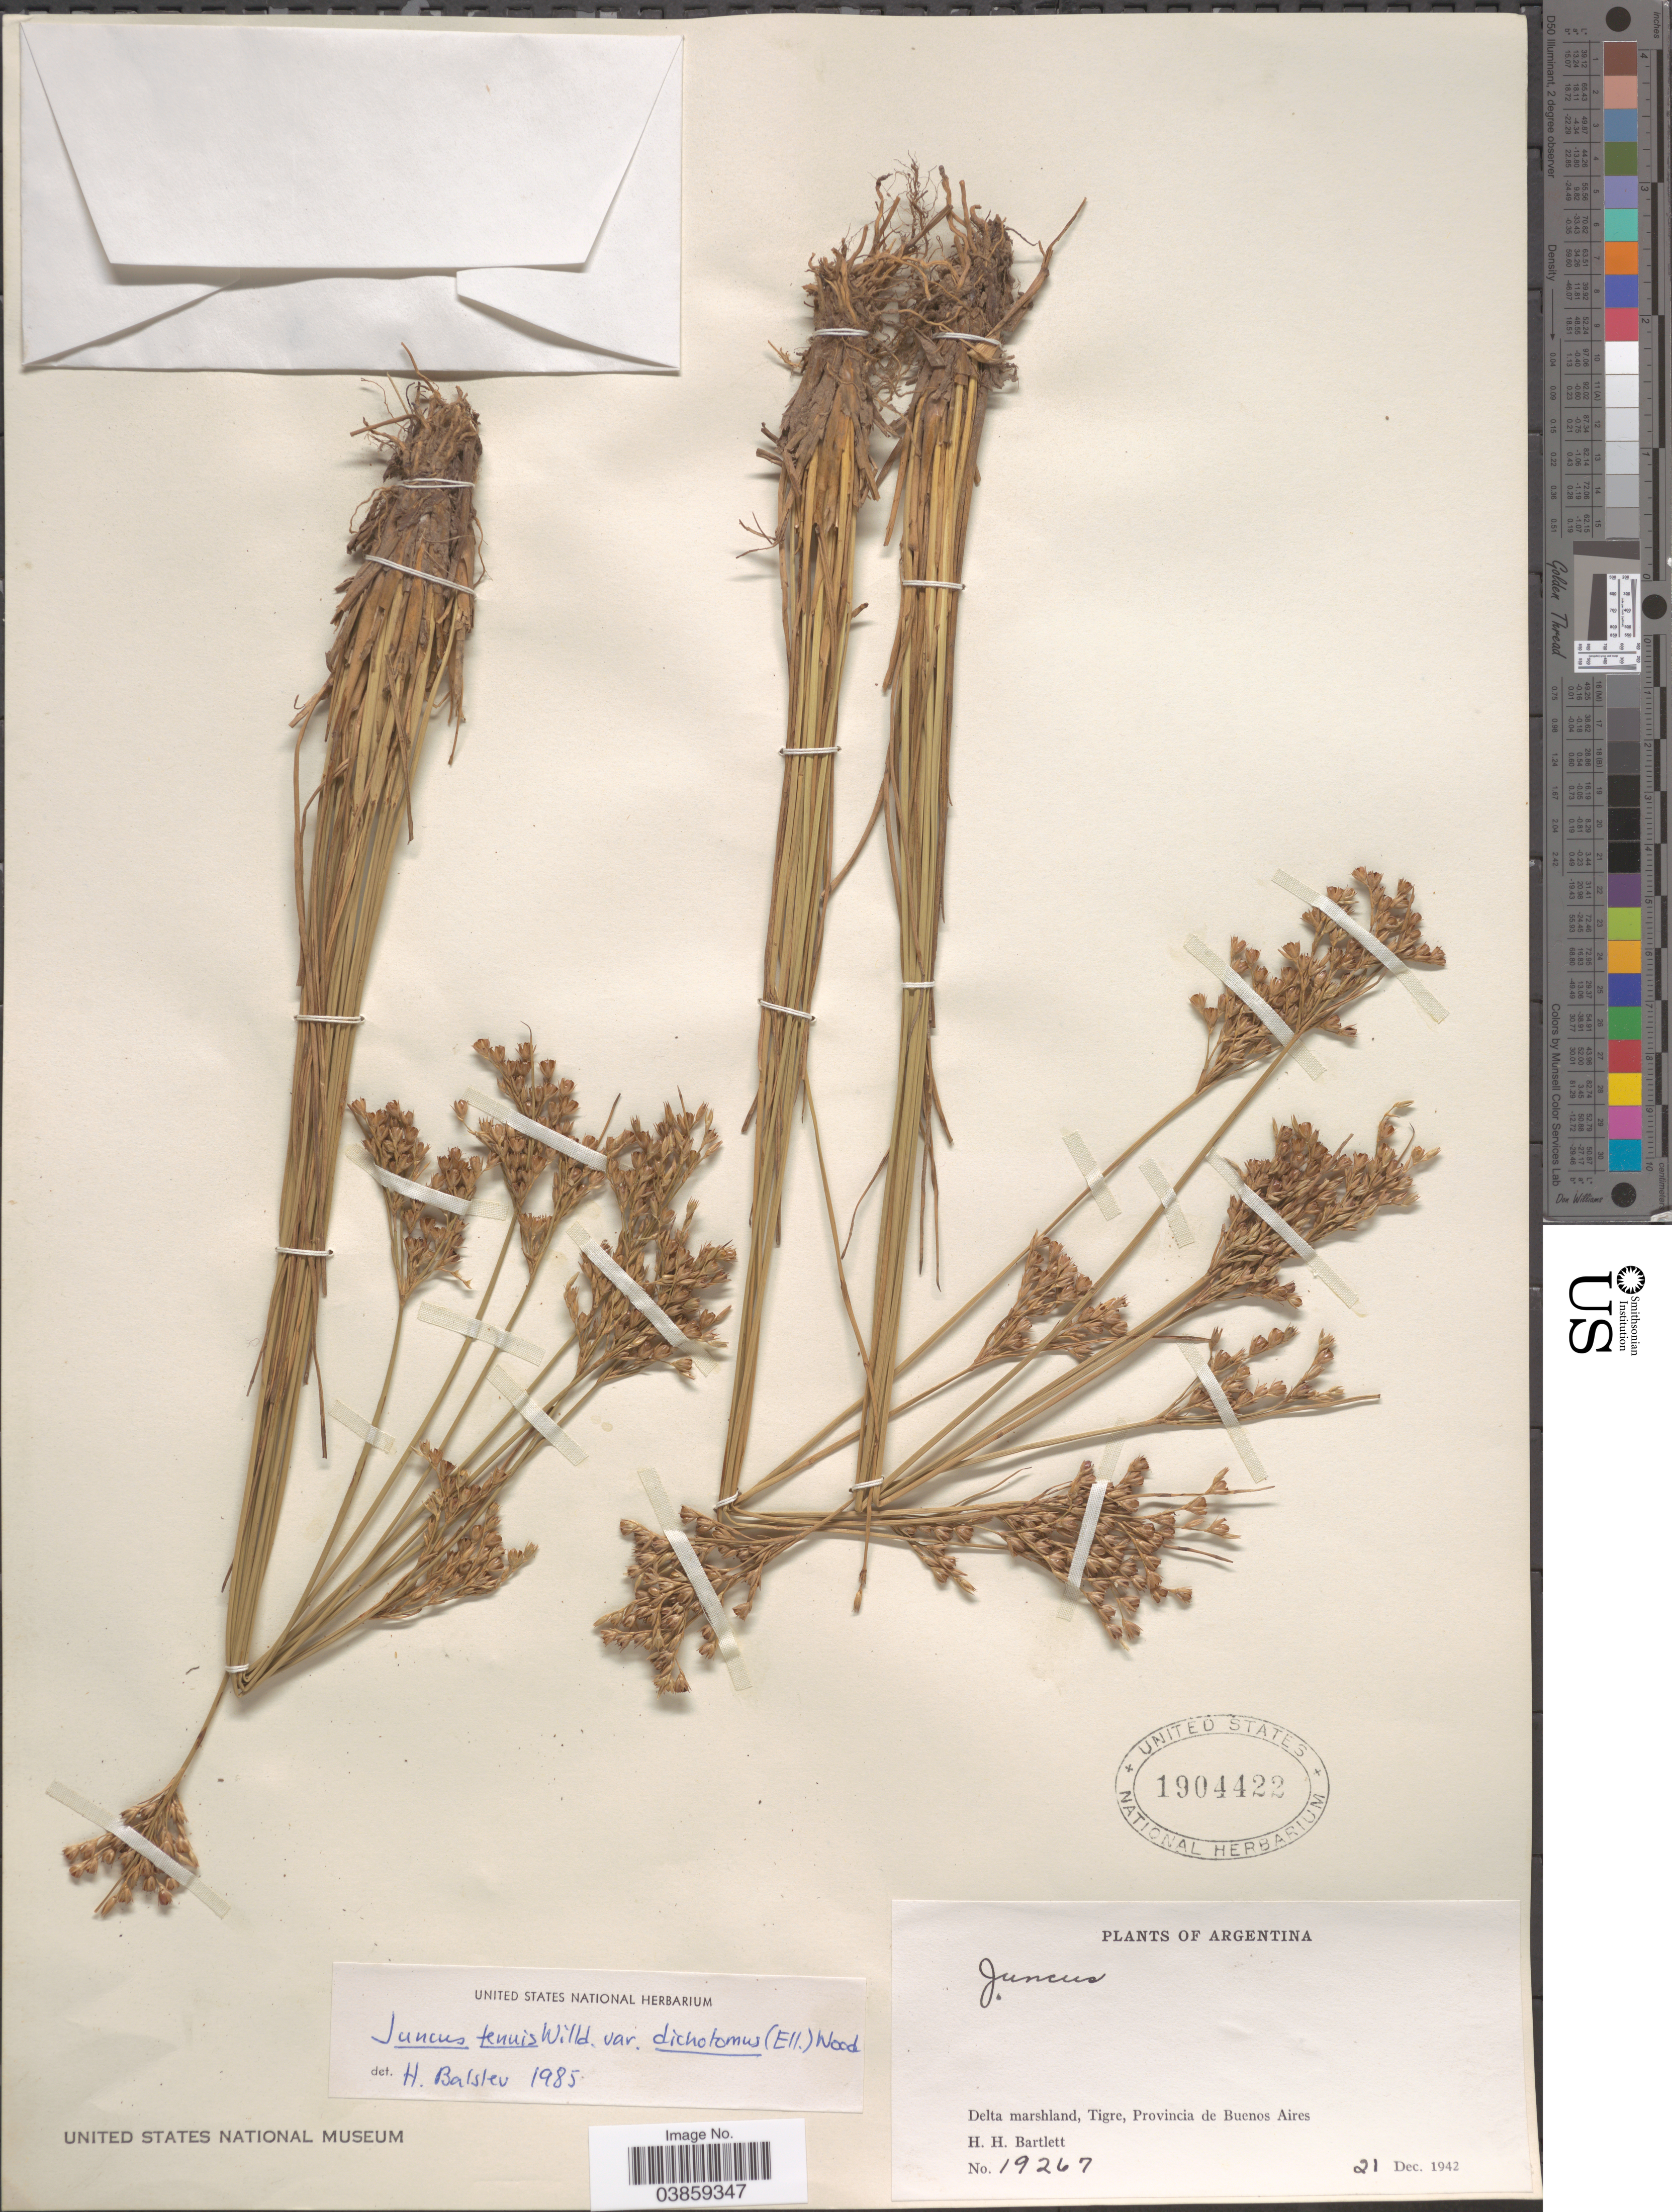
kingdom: Plantae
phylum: Tracheophyta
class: Liliopsida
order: Poales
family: Juncaceae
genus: Juncus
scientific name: Juncus tenuis var. dichotomus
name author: (Elliott) Alph. Wood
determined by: Balslev, Henrik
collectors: H. H. Bartlett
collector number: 19267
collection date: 1942-12-21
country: Argentina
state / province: Buenos Aires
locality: Delta marshland, Tigre.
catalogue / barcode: US 1904422